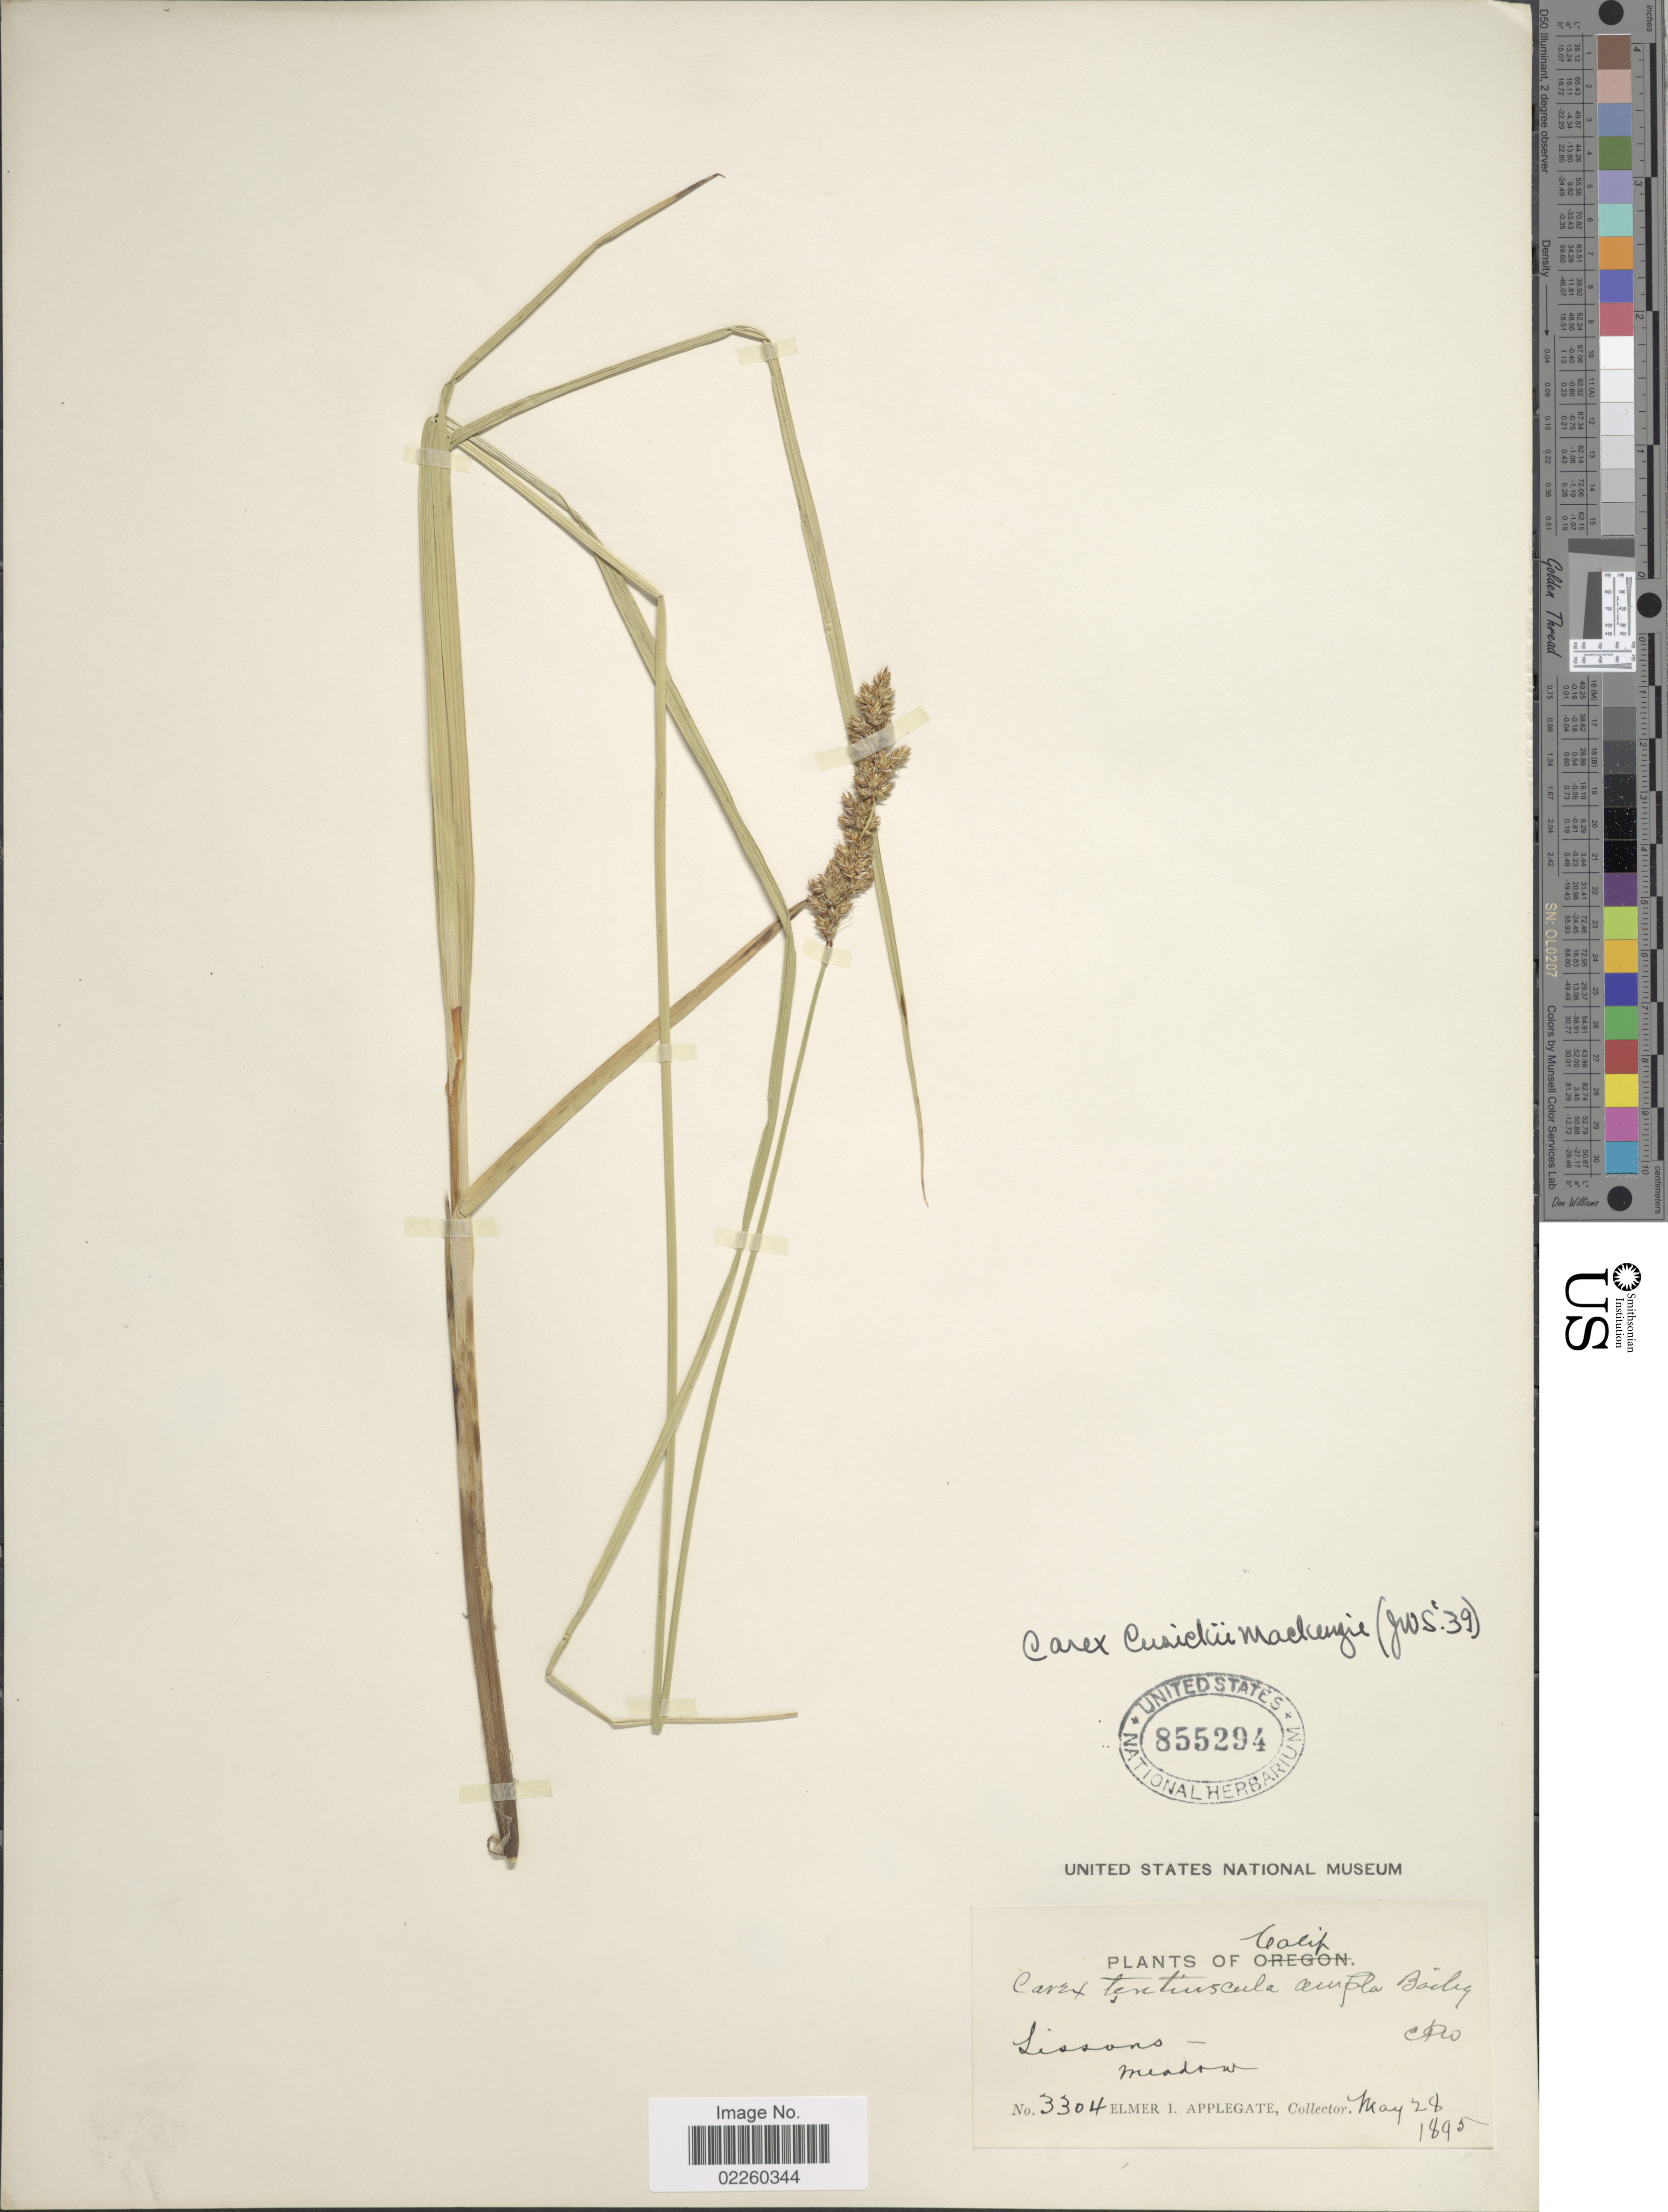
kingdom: Plantae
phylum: Tracheophyta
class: Liliopsida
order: Poales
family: Cyperaceae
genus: Carex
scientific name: Carex cusickii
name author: Mack.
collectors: E. I. Applegate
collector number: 3304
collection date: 1895-05-28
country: United States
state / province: California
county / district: Siskiyou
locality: Sissons, meadow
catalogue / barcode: US 855294